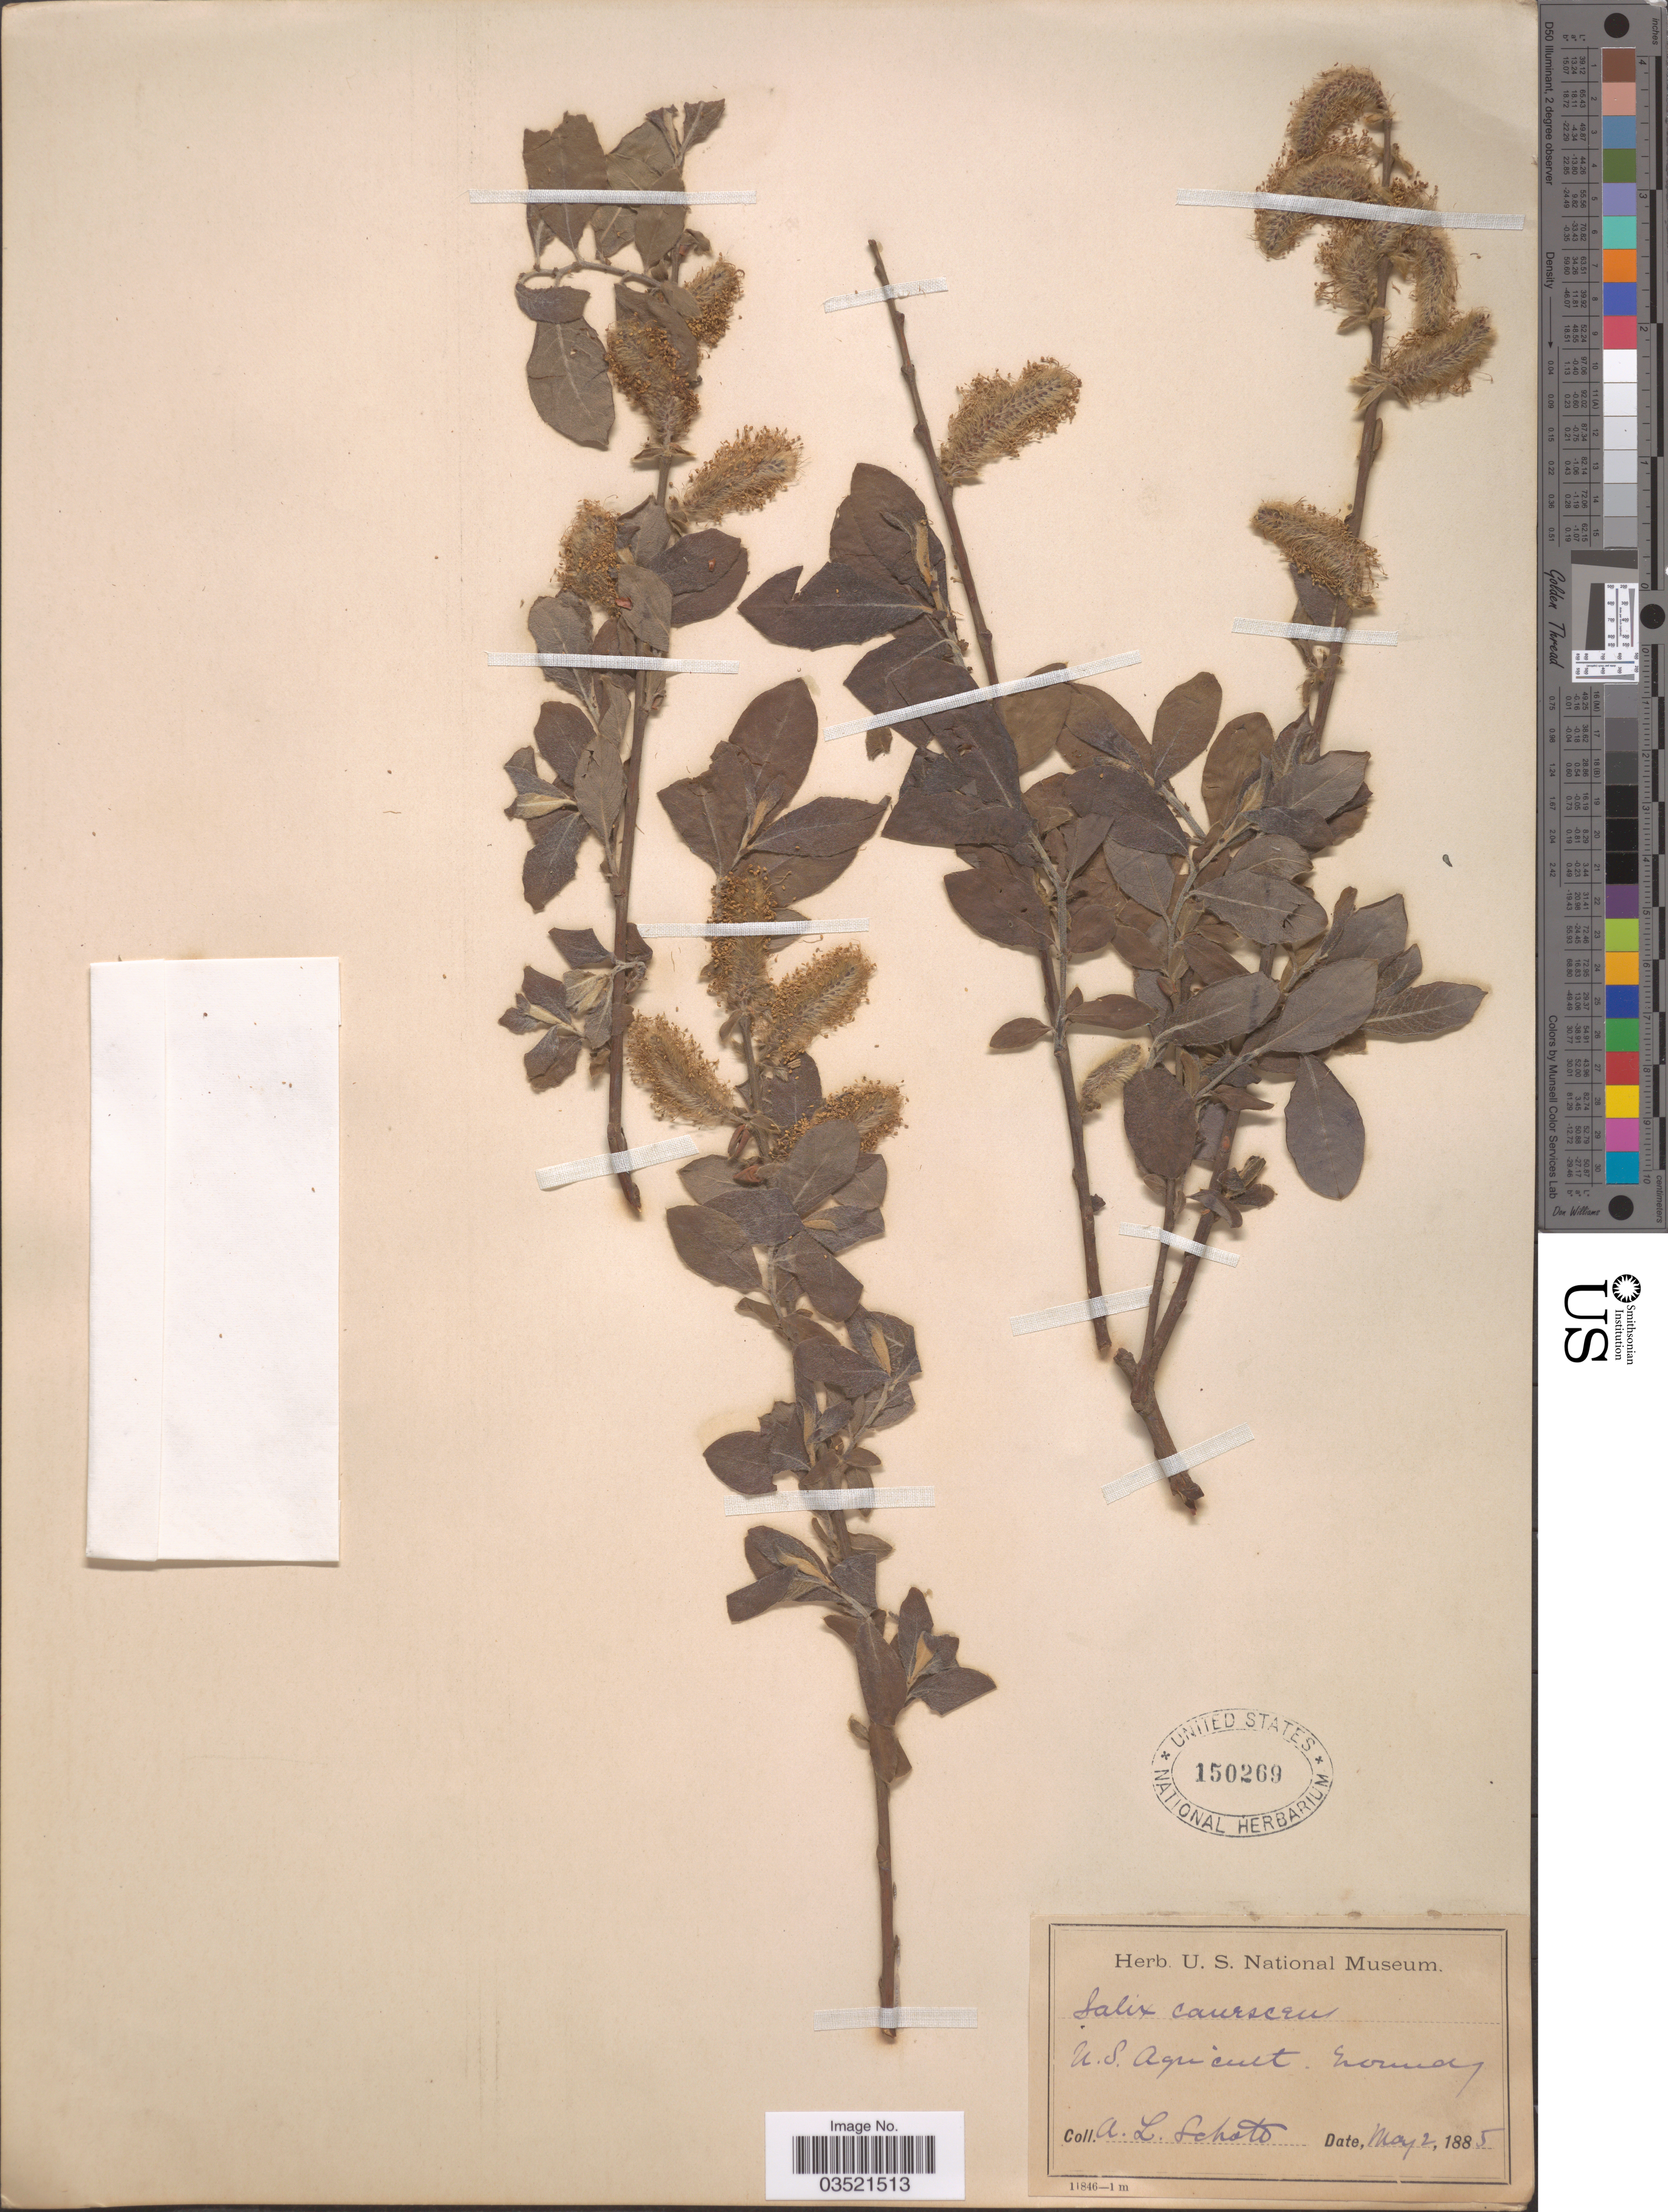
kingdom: Plantae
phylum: Tracheophyta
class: Magnoliopsida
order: Malpighiales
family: Salicaceae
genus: Salix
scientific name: Salix caucasica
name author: Andersson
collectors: A. L. Schott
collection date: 1885-05-02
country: United States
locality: U.S. Agricult. Grounds.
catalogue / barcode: US 150269